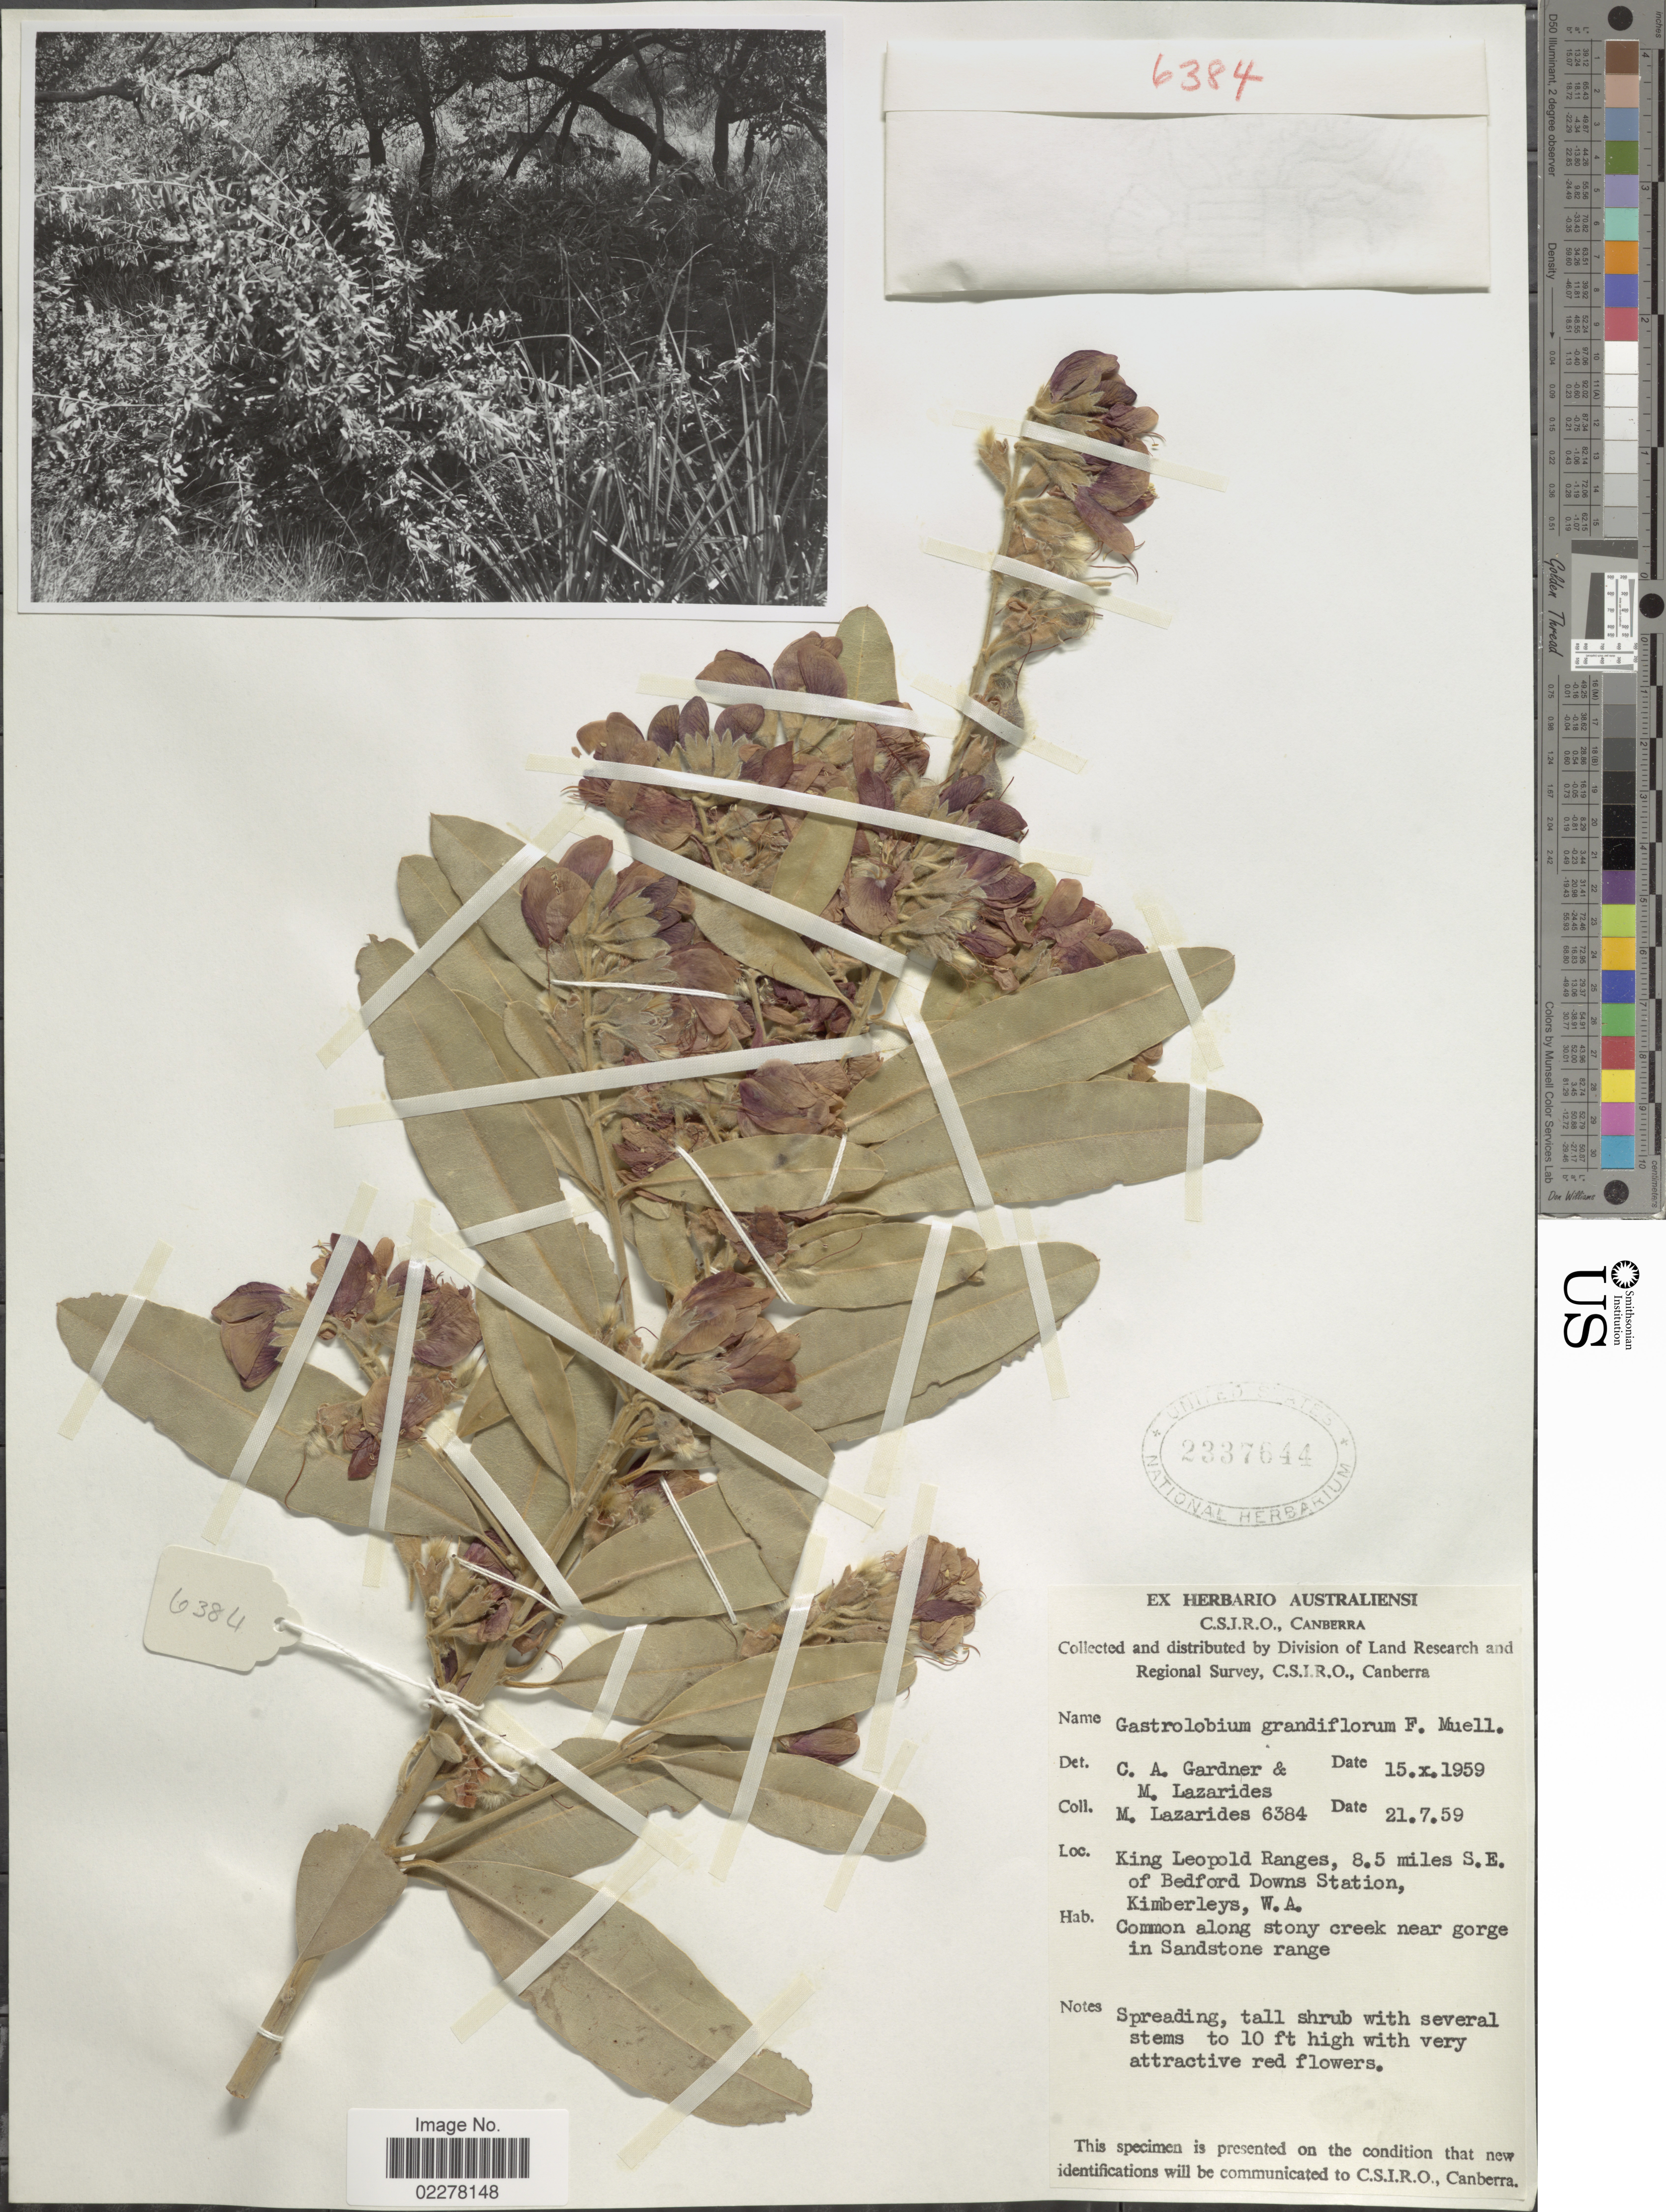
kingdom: Plantae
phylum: Tracheophyta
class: Magnoliopsida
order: Fabales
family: Fabaceae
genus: Gastrolobium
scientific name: Gastrolobium grandiflorum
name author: F. Muell.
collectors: M. Lazarides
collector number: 6384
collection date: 1959-07-21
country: Australia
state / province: Western Australia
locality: King Leopold Ranges,. 8.5 miles S.E. of Bedford Downs Station, Kimberleys, W.A.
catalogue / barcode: US 2337644